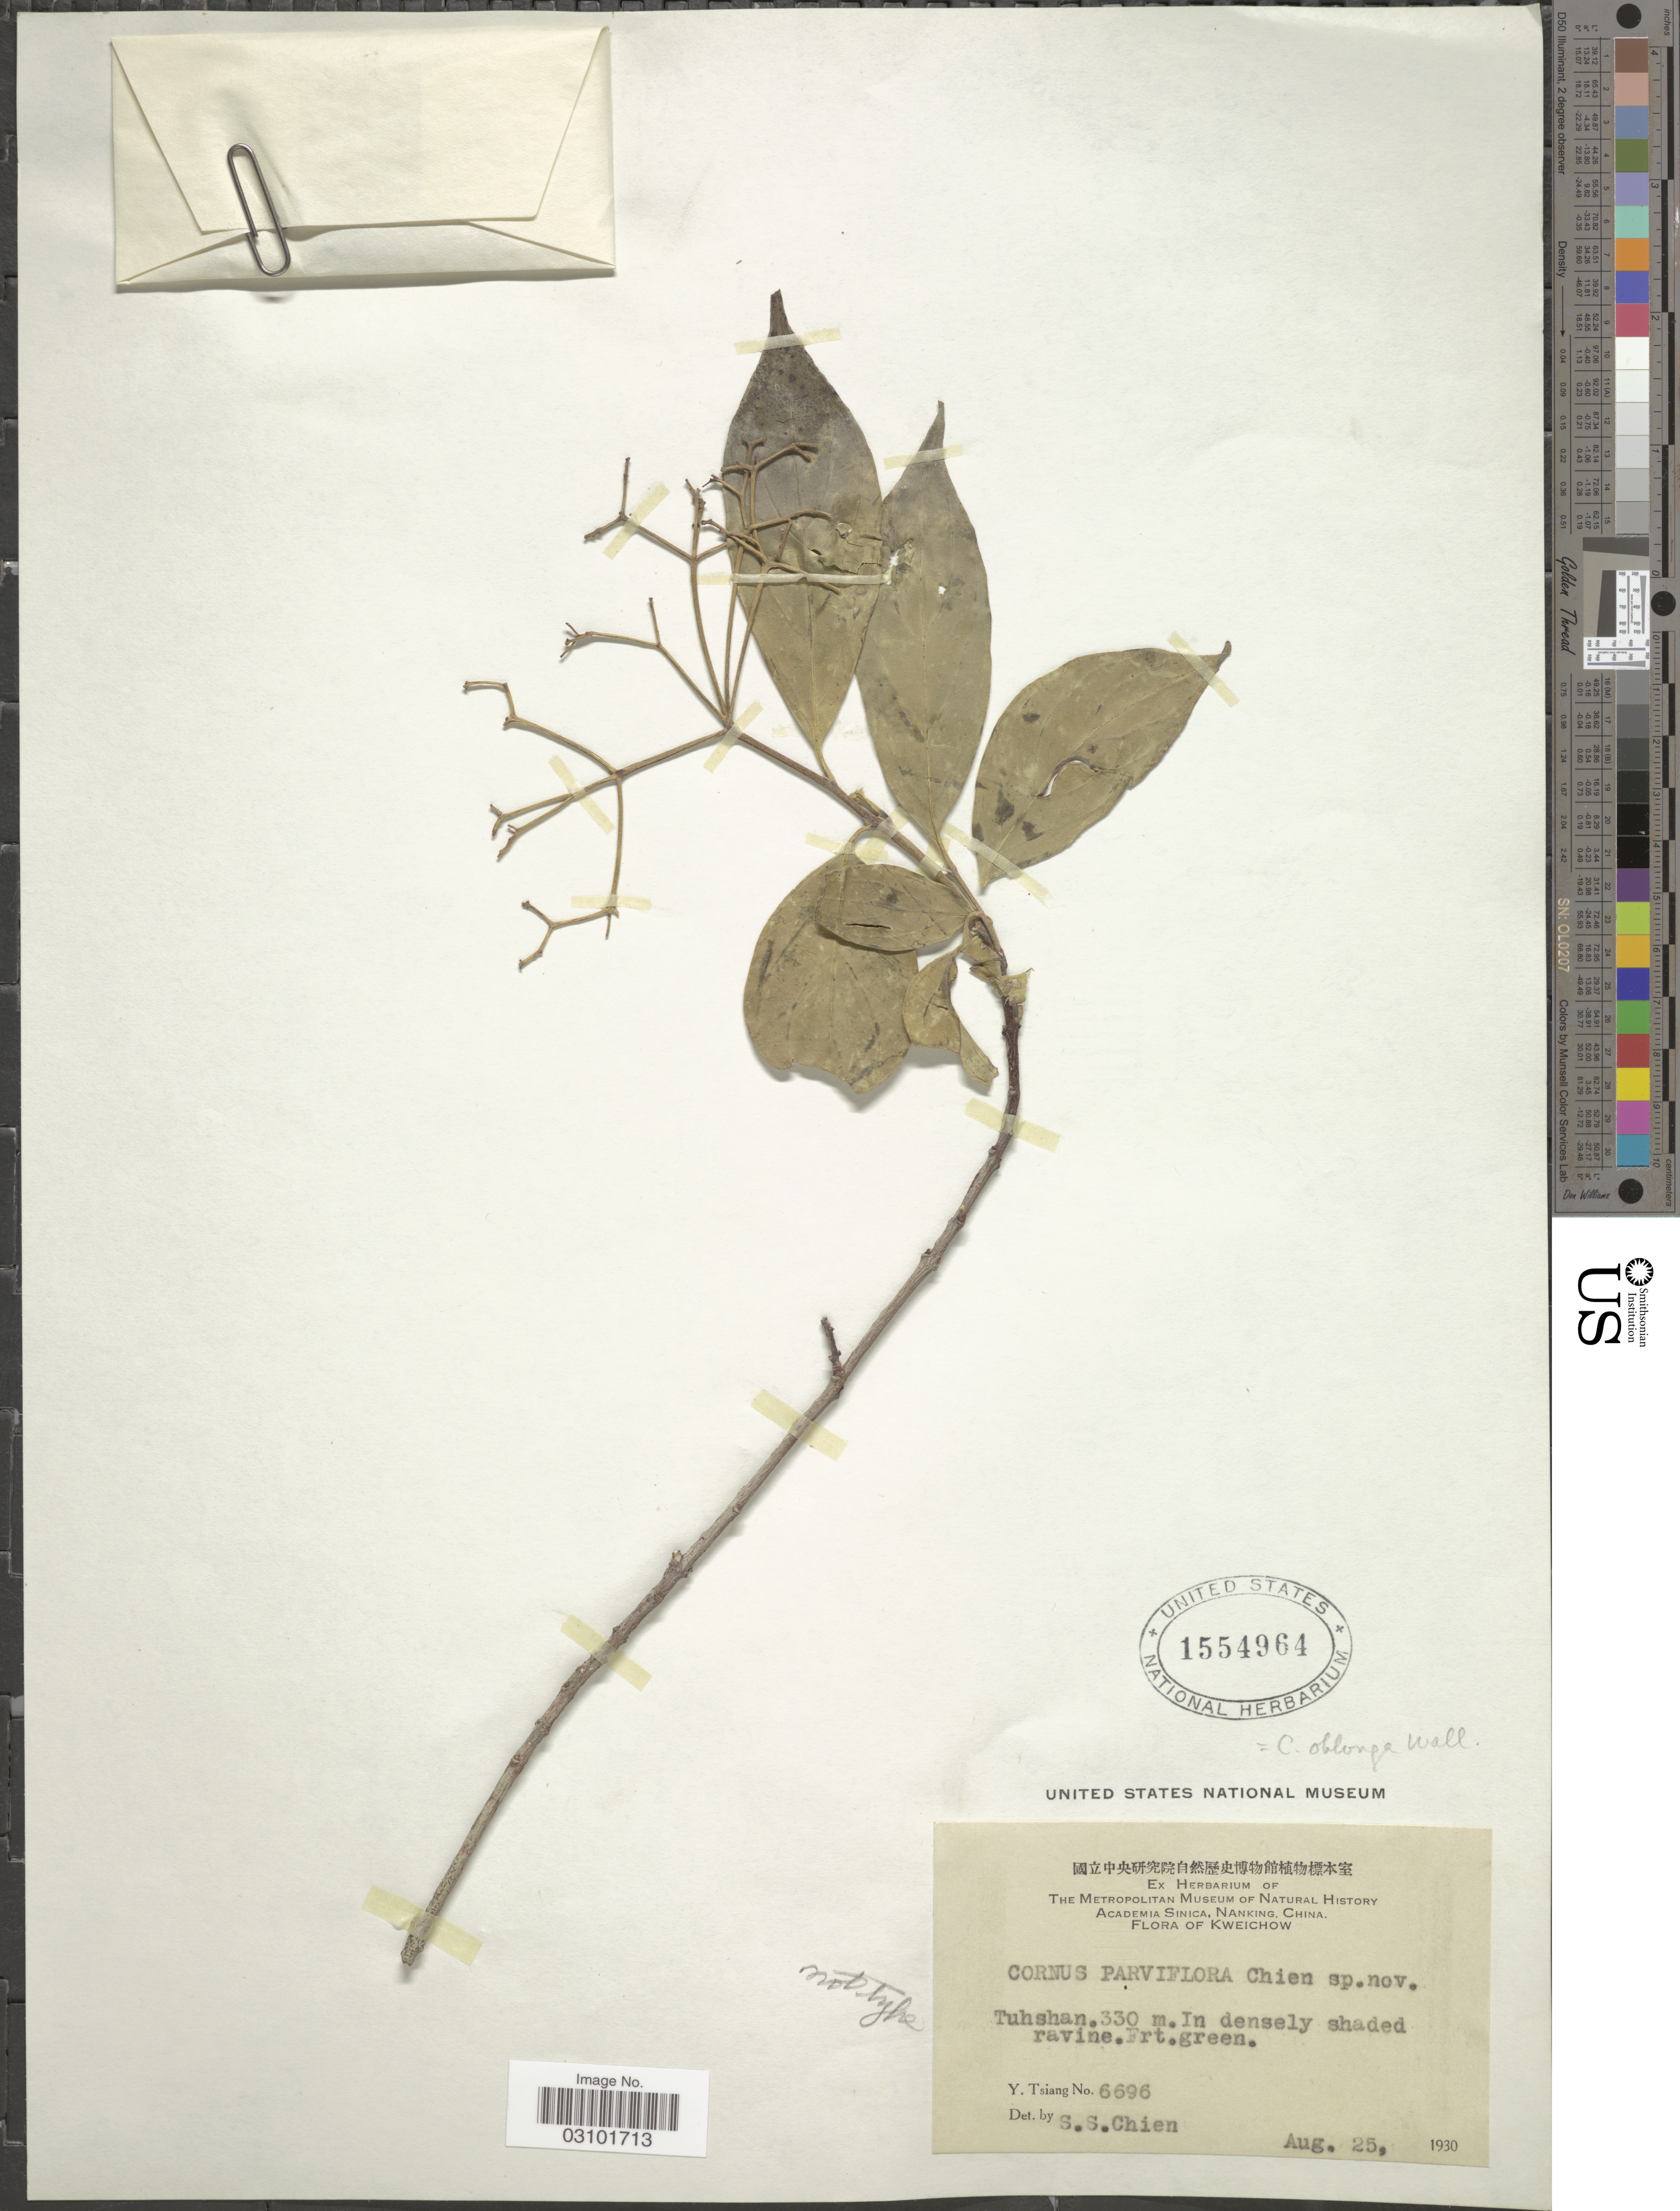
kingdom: Plantae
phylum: Tracheophyta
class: Magnoliopsida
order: Cornales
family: Cornaceae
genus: Cornus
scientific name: Cornus oblonga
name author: Wall.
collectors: Y. Tsiang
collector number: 6696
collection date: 1930-08-25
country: China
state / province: Guizhou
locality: Kweichow. Tuhshan.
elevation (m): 330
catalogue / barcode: US 1554964